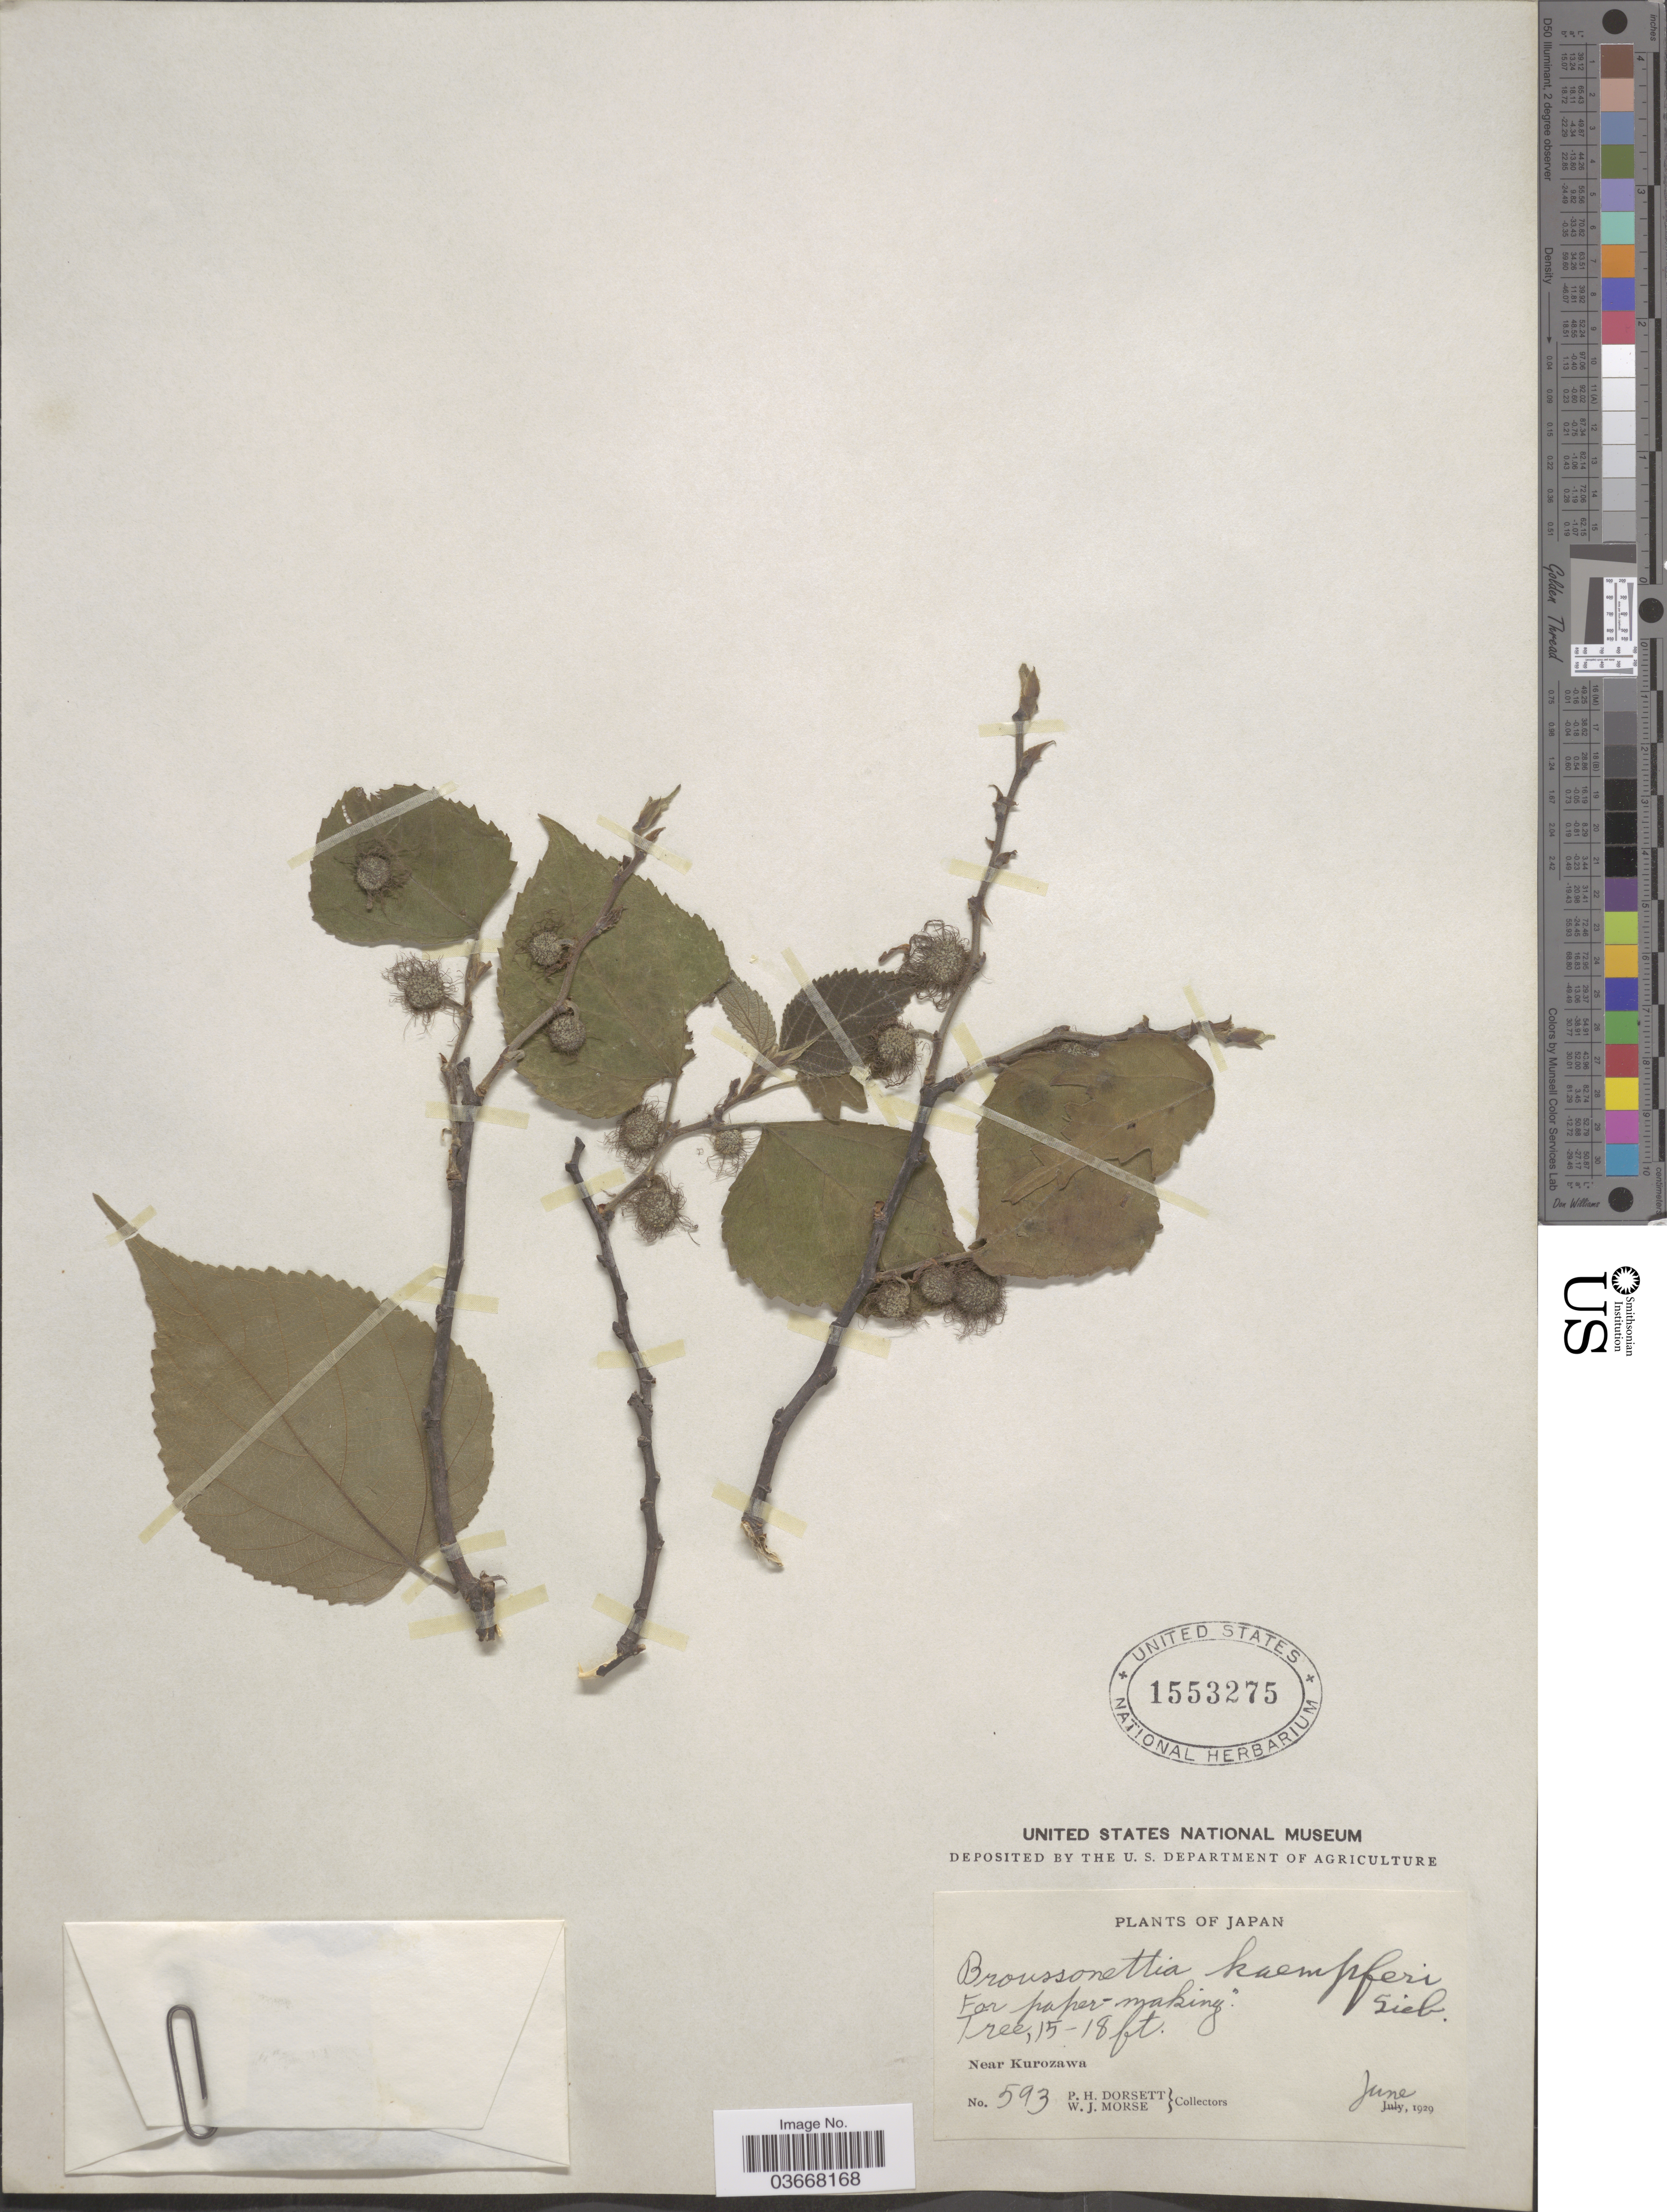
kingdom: Plantae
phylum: Tracheophyta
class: Magnoliopsida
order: Rosales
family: Moraceae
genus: Broussonetia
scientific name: Broussonetia kaempferi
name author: Siebold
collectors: P. H. Dorsett & W. J. Morse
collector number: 593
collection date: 1929-06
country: Japan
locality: Near Kurozawa.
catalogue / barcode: US 1553275